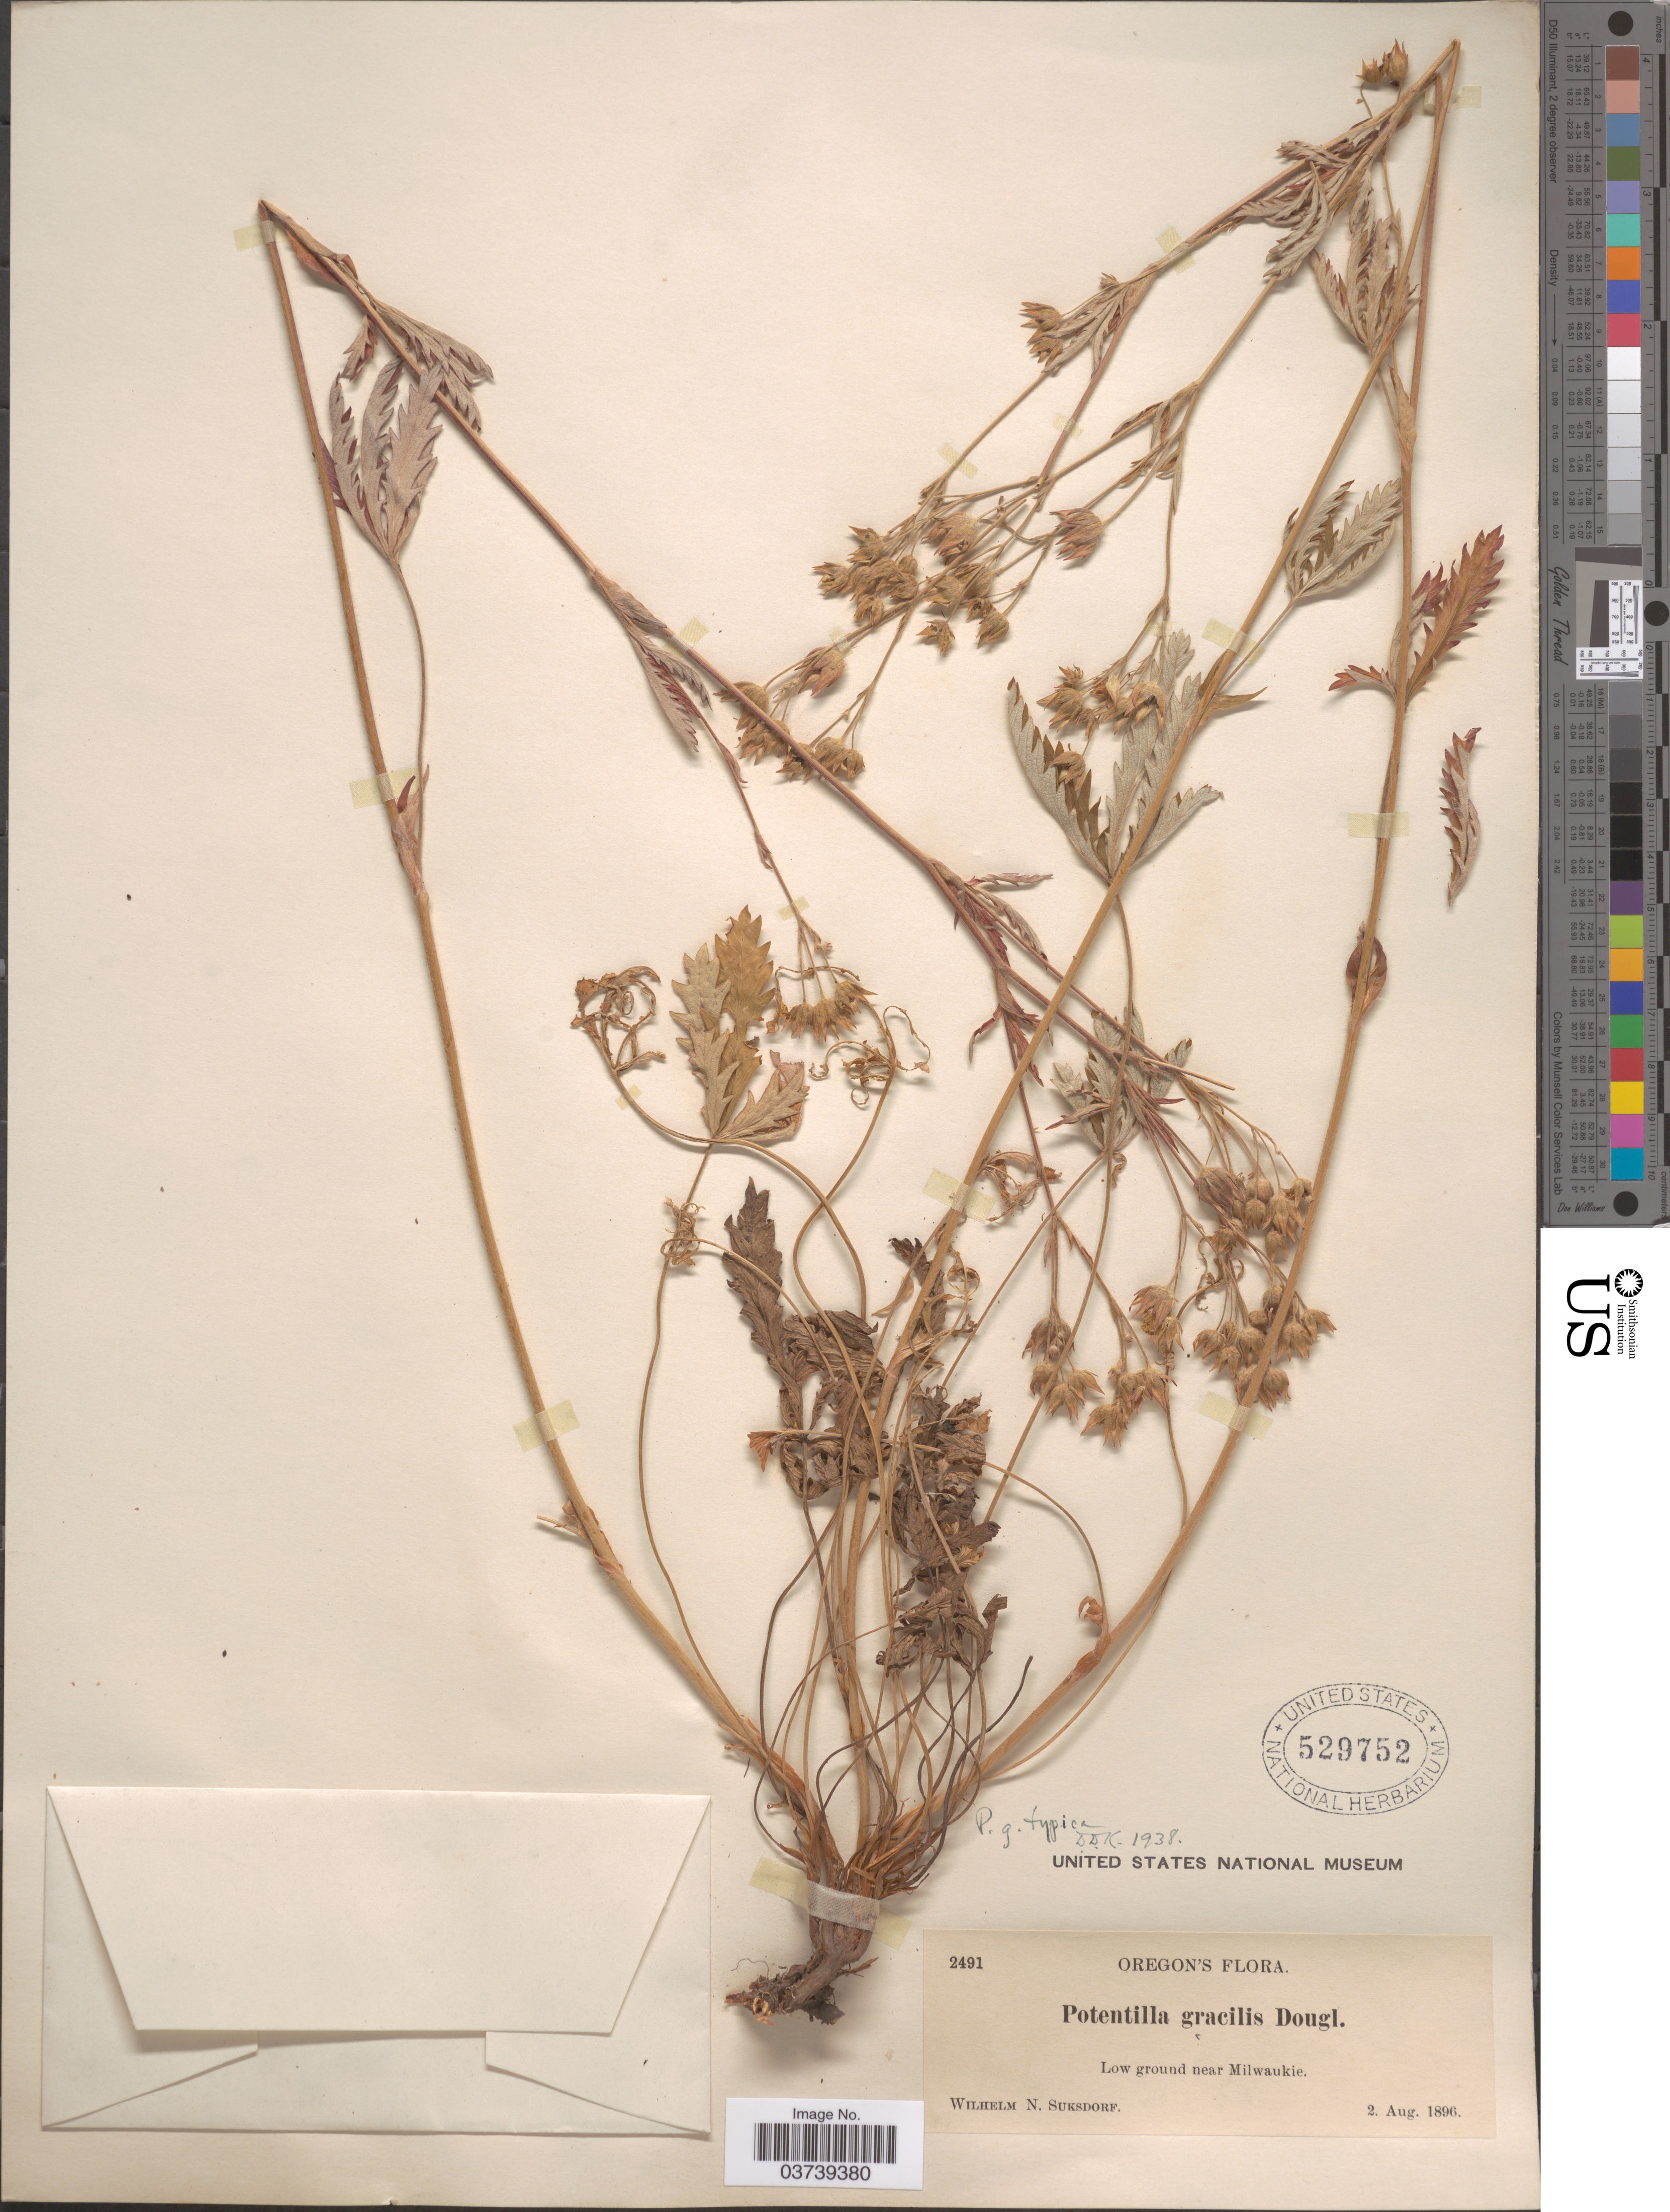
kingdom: Plantae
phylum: Tracheophyta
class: Magnoliopsida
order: Rosales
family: Rosaceae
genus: Potentilla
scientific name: Potentilla gracilis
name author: Douglas ex Hook.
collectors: W. N. Suksdorf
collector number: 2491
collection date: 1896-08-02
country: United States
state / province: Oregon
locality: Low ground near Milwaukie.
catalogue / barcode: US 529752